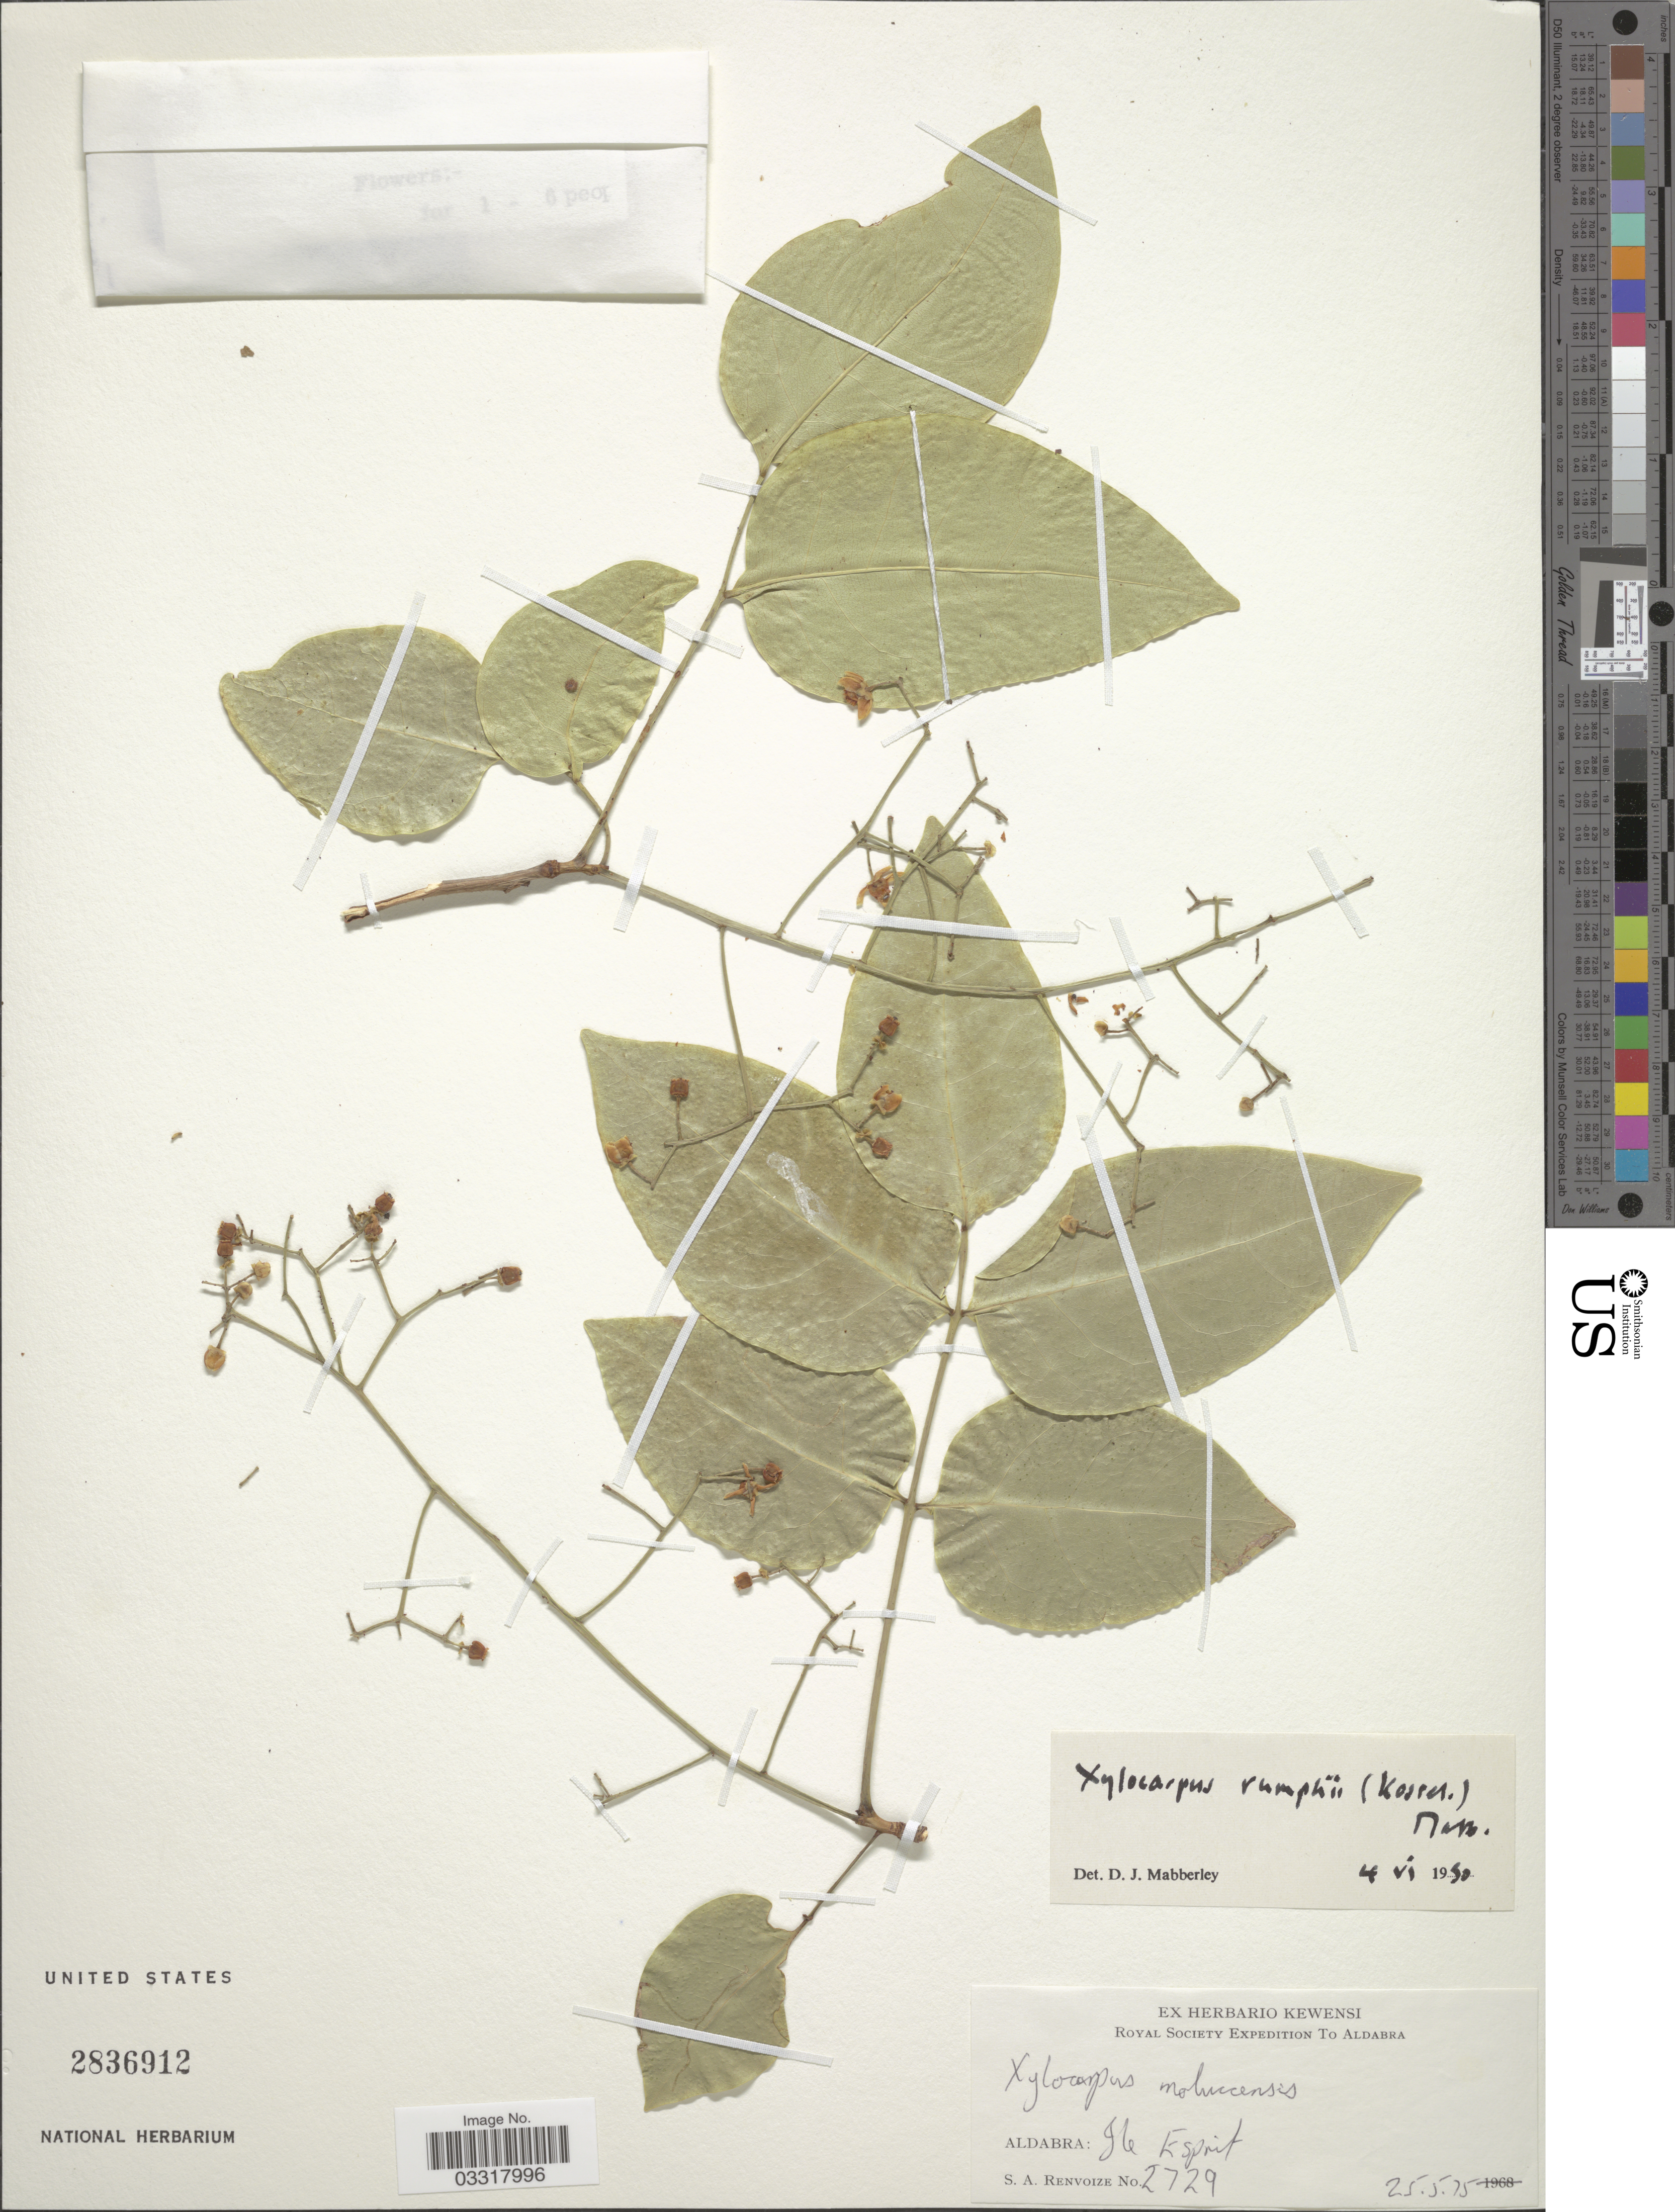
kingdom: Plantae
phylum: Tracheophyta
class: Magnoliopsida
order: Sapindales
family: Meliaceae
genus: Xylocarpus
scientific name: Xylocarpus moluccensis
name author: (Lam.) M. Roem.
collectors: S. A. Renvoize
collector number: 2729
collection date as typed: Transcribed d/m/y: 25/5/75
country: Seychelles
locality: Aldabra: Ile Esprit.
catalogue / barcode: US 2836912